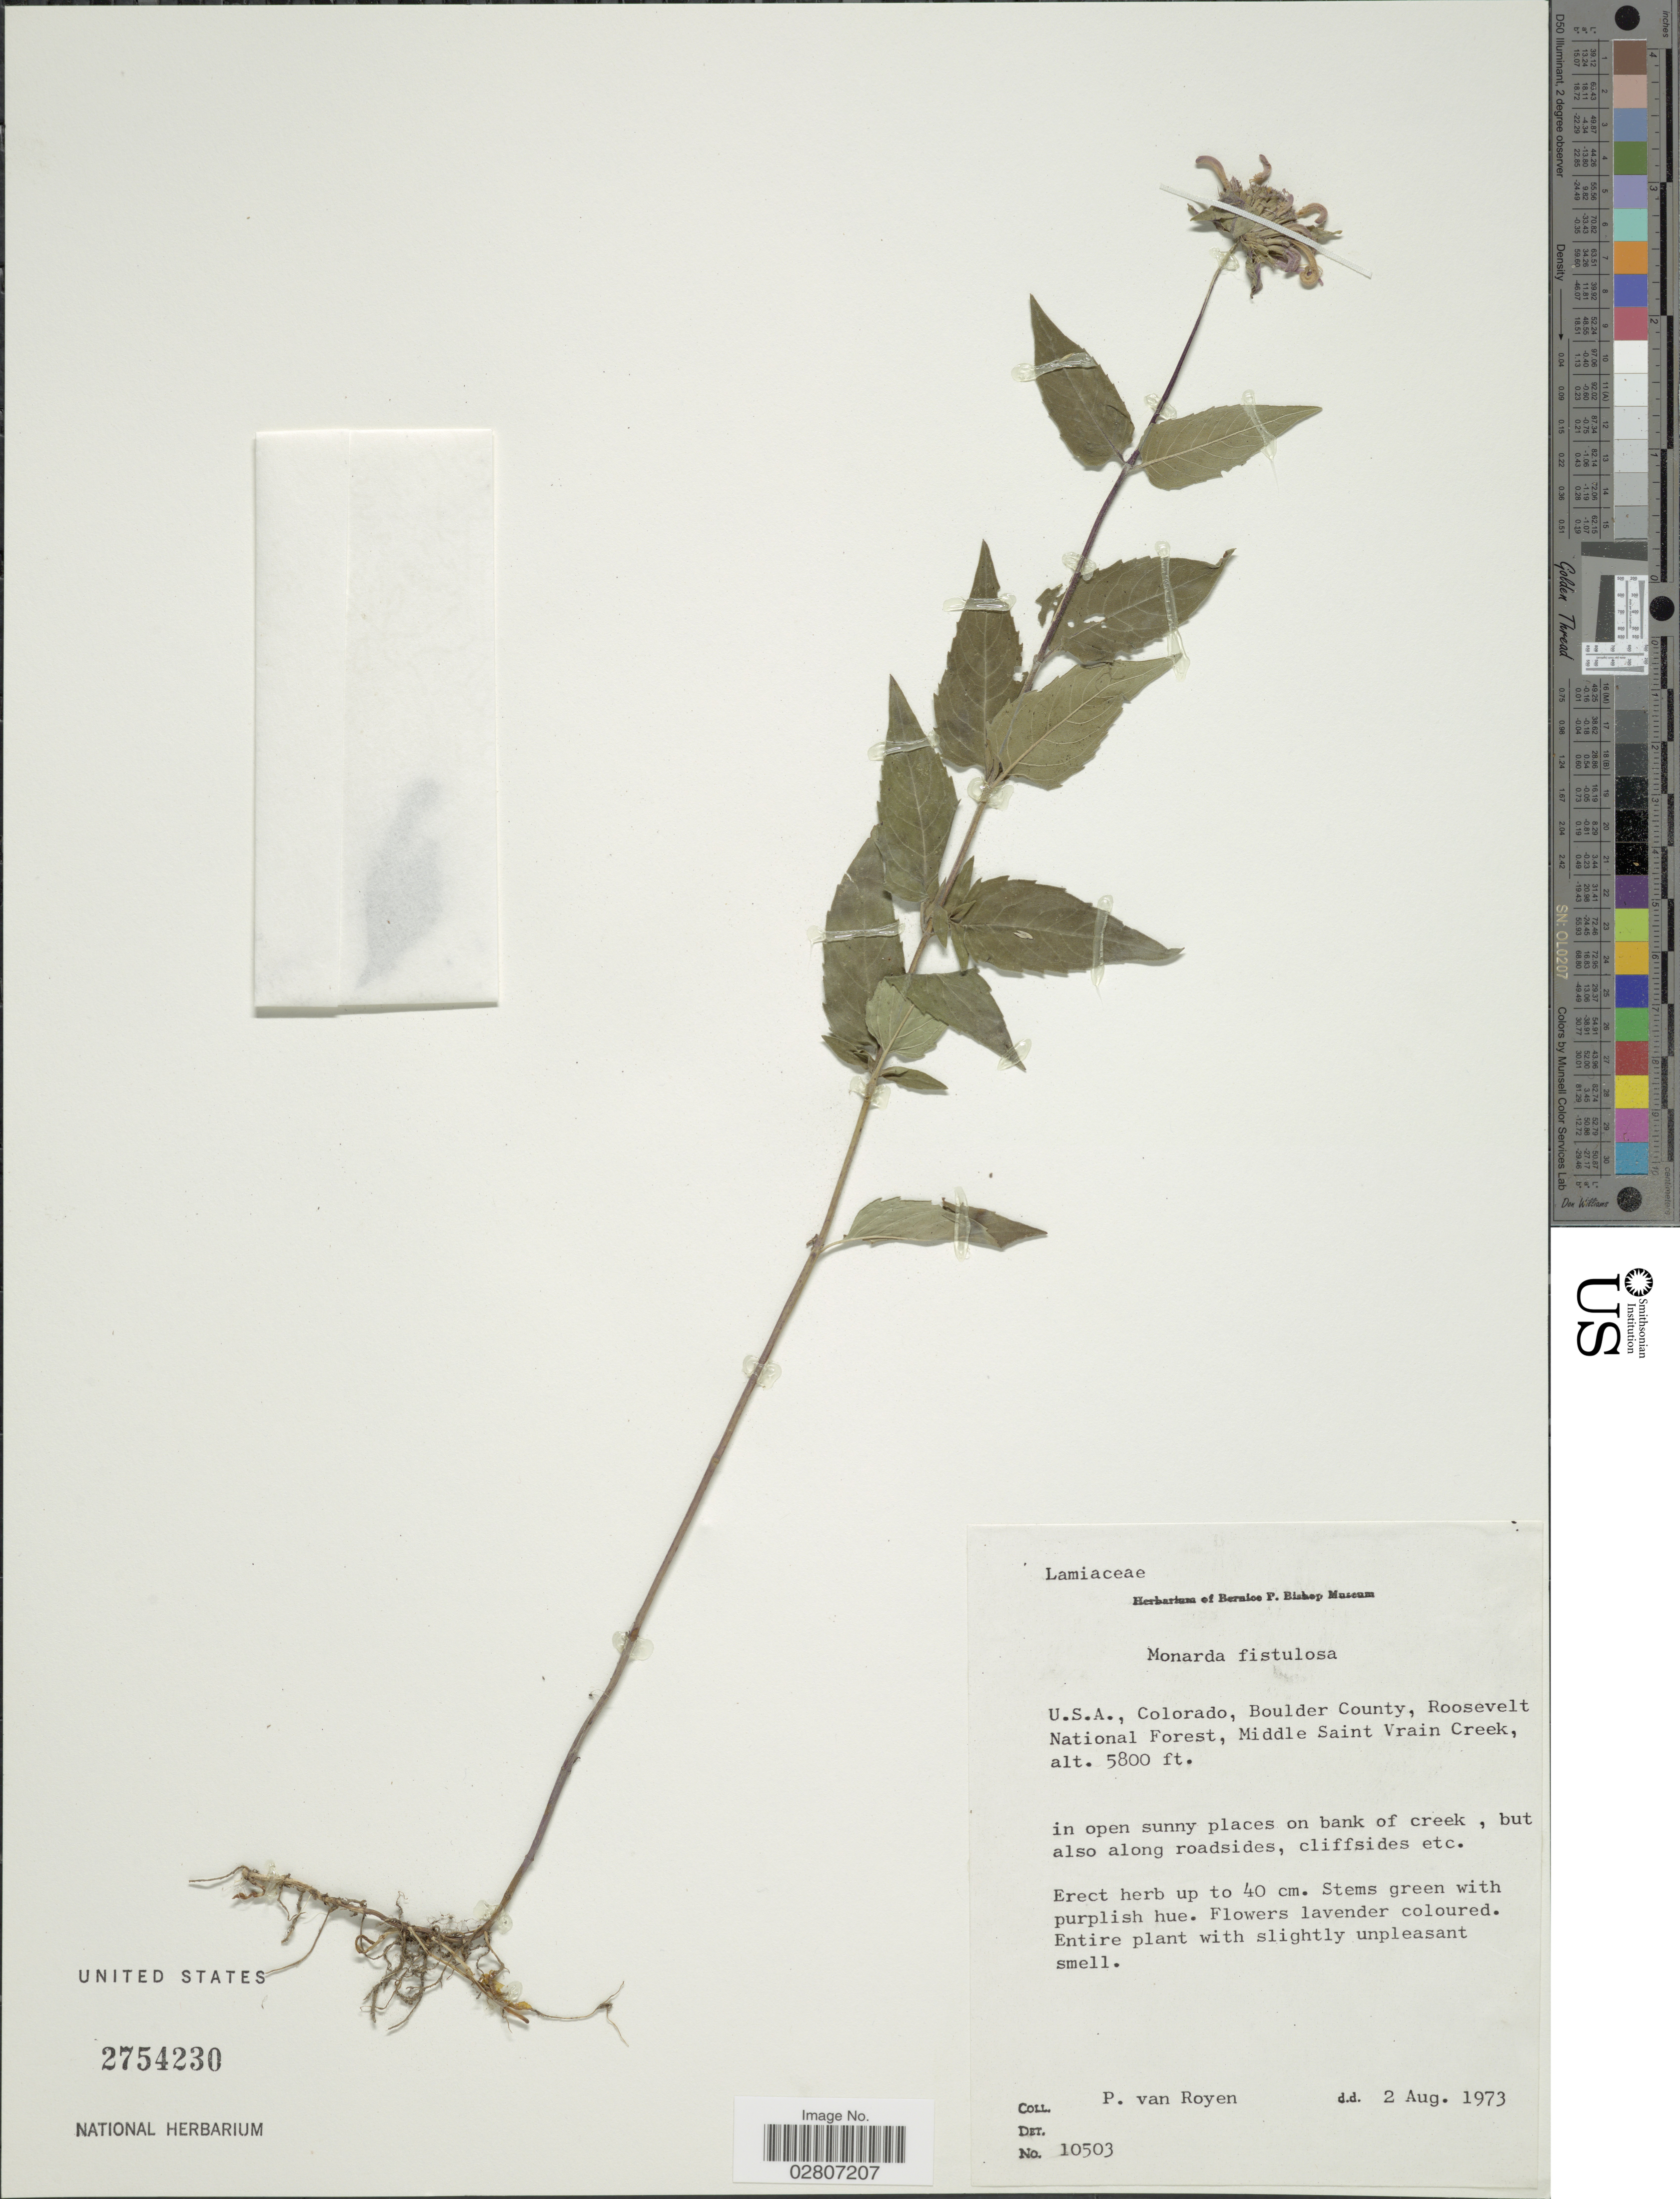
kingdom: Plantae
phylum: Tracheophyta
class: Magnoliopsida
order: Lamiales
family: Lamiaceae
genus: Monarda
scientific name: Monarda fistulosa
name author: L.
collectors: P. van Royen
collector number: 10503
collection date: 1973-08-02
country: United States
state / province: Colorado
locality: Boulder County, Roosevelt National Forest, Middle Saint Vrain Creek, in open sunny places on bank of creek, but also along roadsides, cliffsides etc.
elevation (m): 1768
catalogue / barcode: US 2754230